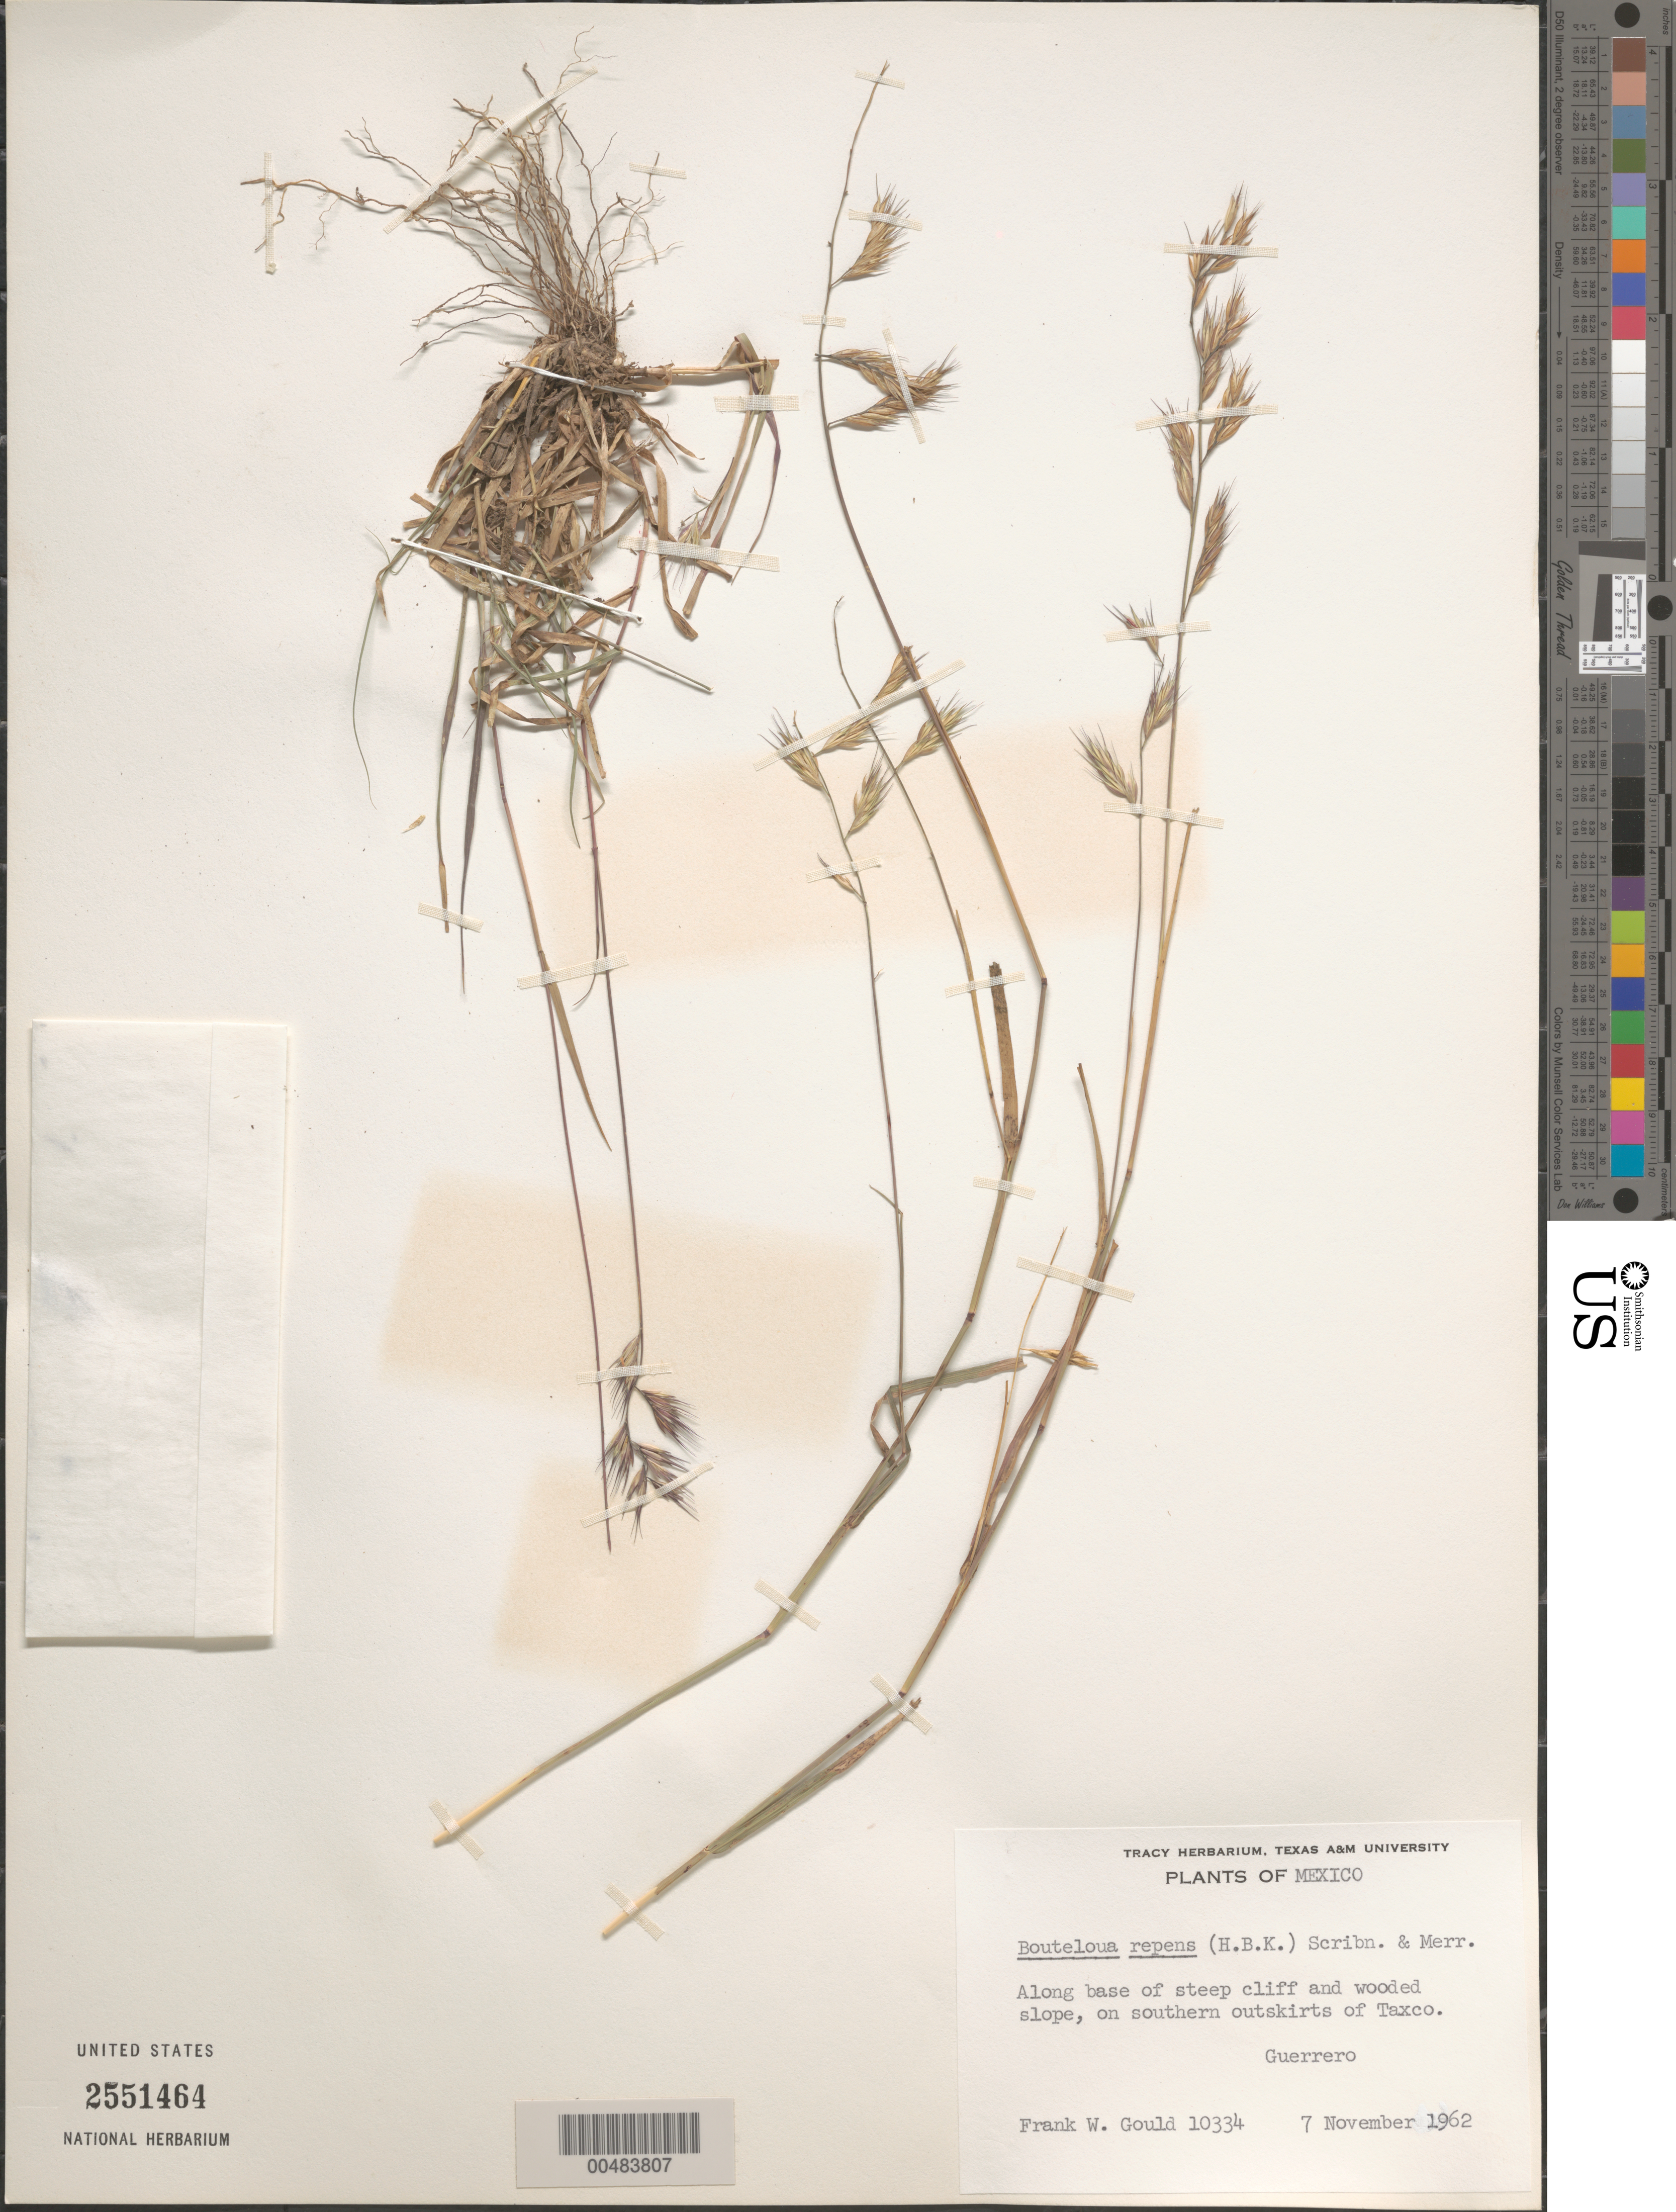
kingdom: Plantae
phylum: Tracheophyta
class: Liliopsida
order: Poales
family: Poaceae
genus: Bouteloua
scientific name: Bouteloua repens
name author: (Kunth) Scribn. & Merr.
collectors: F. W. Gould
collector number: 10334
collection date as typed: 7 Nov 1962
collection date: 1962-11-07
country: Mexico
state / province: Guerrero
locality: On southern outskirts of Taxco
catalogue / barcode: US 2551464